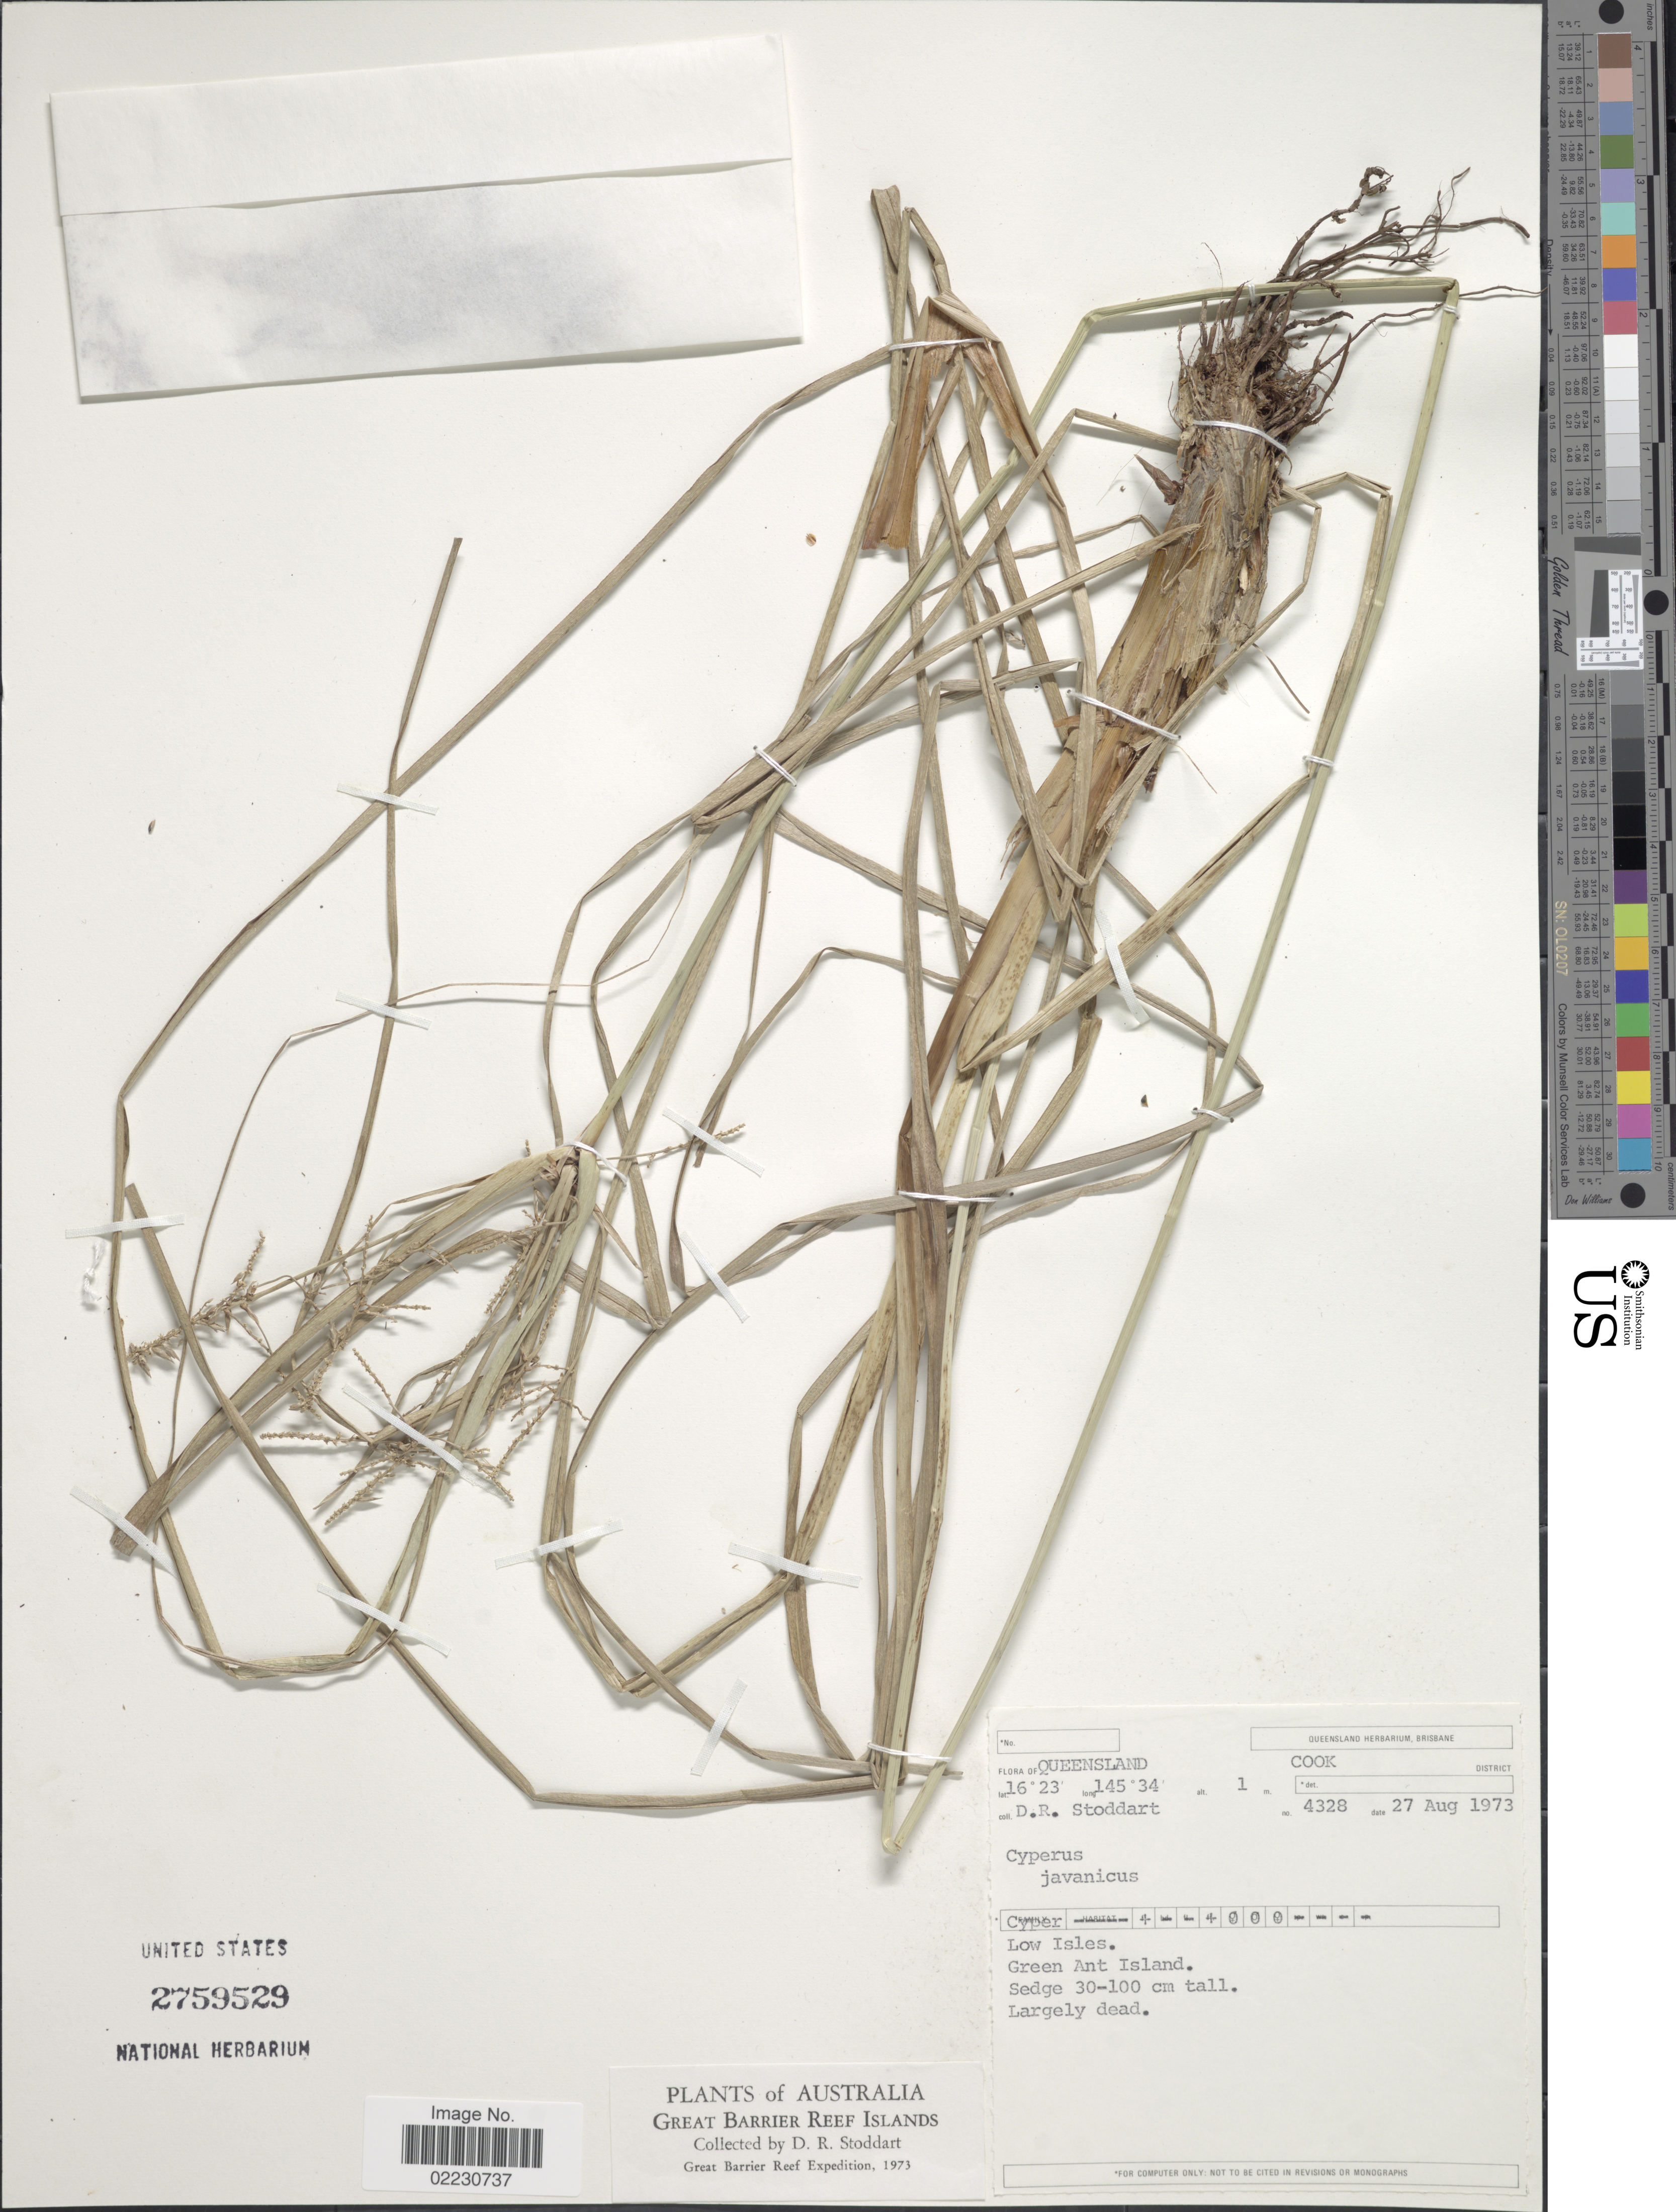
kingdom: Plantae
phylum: Tracheophyta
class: Liliopsida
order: Poales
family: Cyperaceae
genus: Cyperus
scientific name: Cyperus javanicus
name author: Houtt.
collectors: D. R. Stoddart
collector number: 4328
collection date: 1973-08-27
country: Australia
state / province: Queensland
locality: Cook District. Low Isles. Green Ant Island. Great Barrier Reef Islands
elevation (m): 1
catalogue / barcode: US 2759529